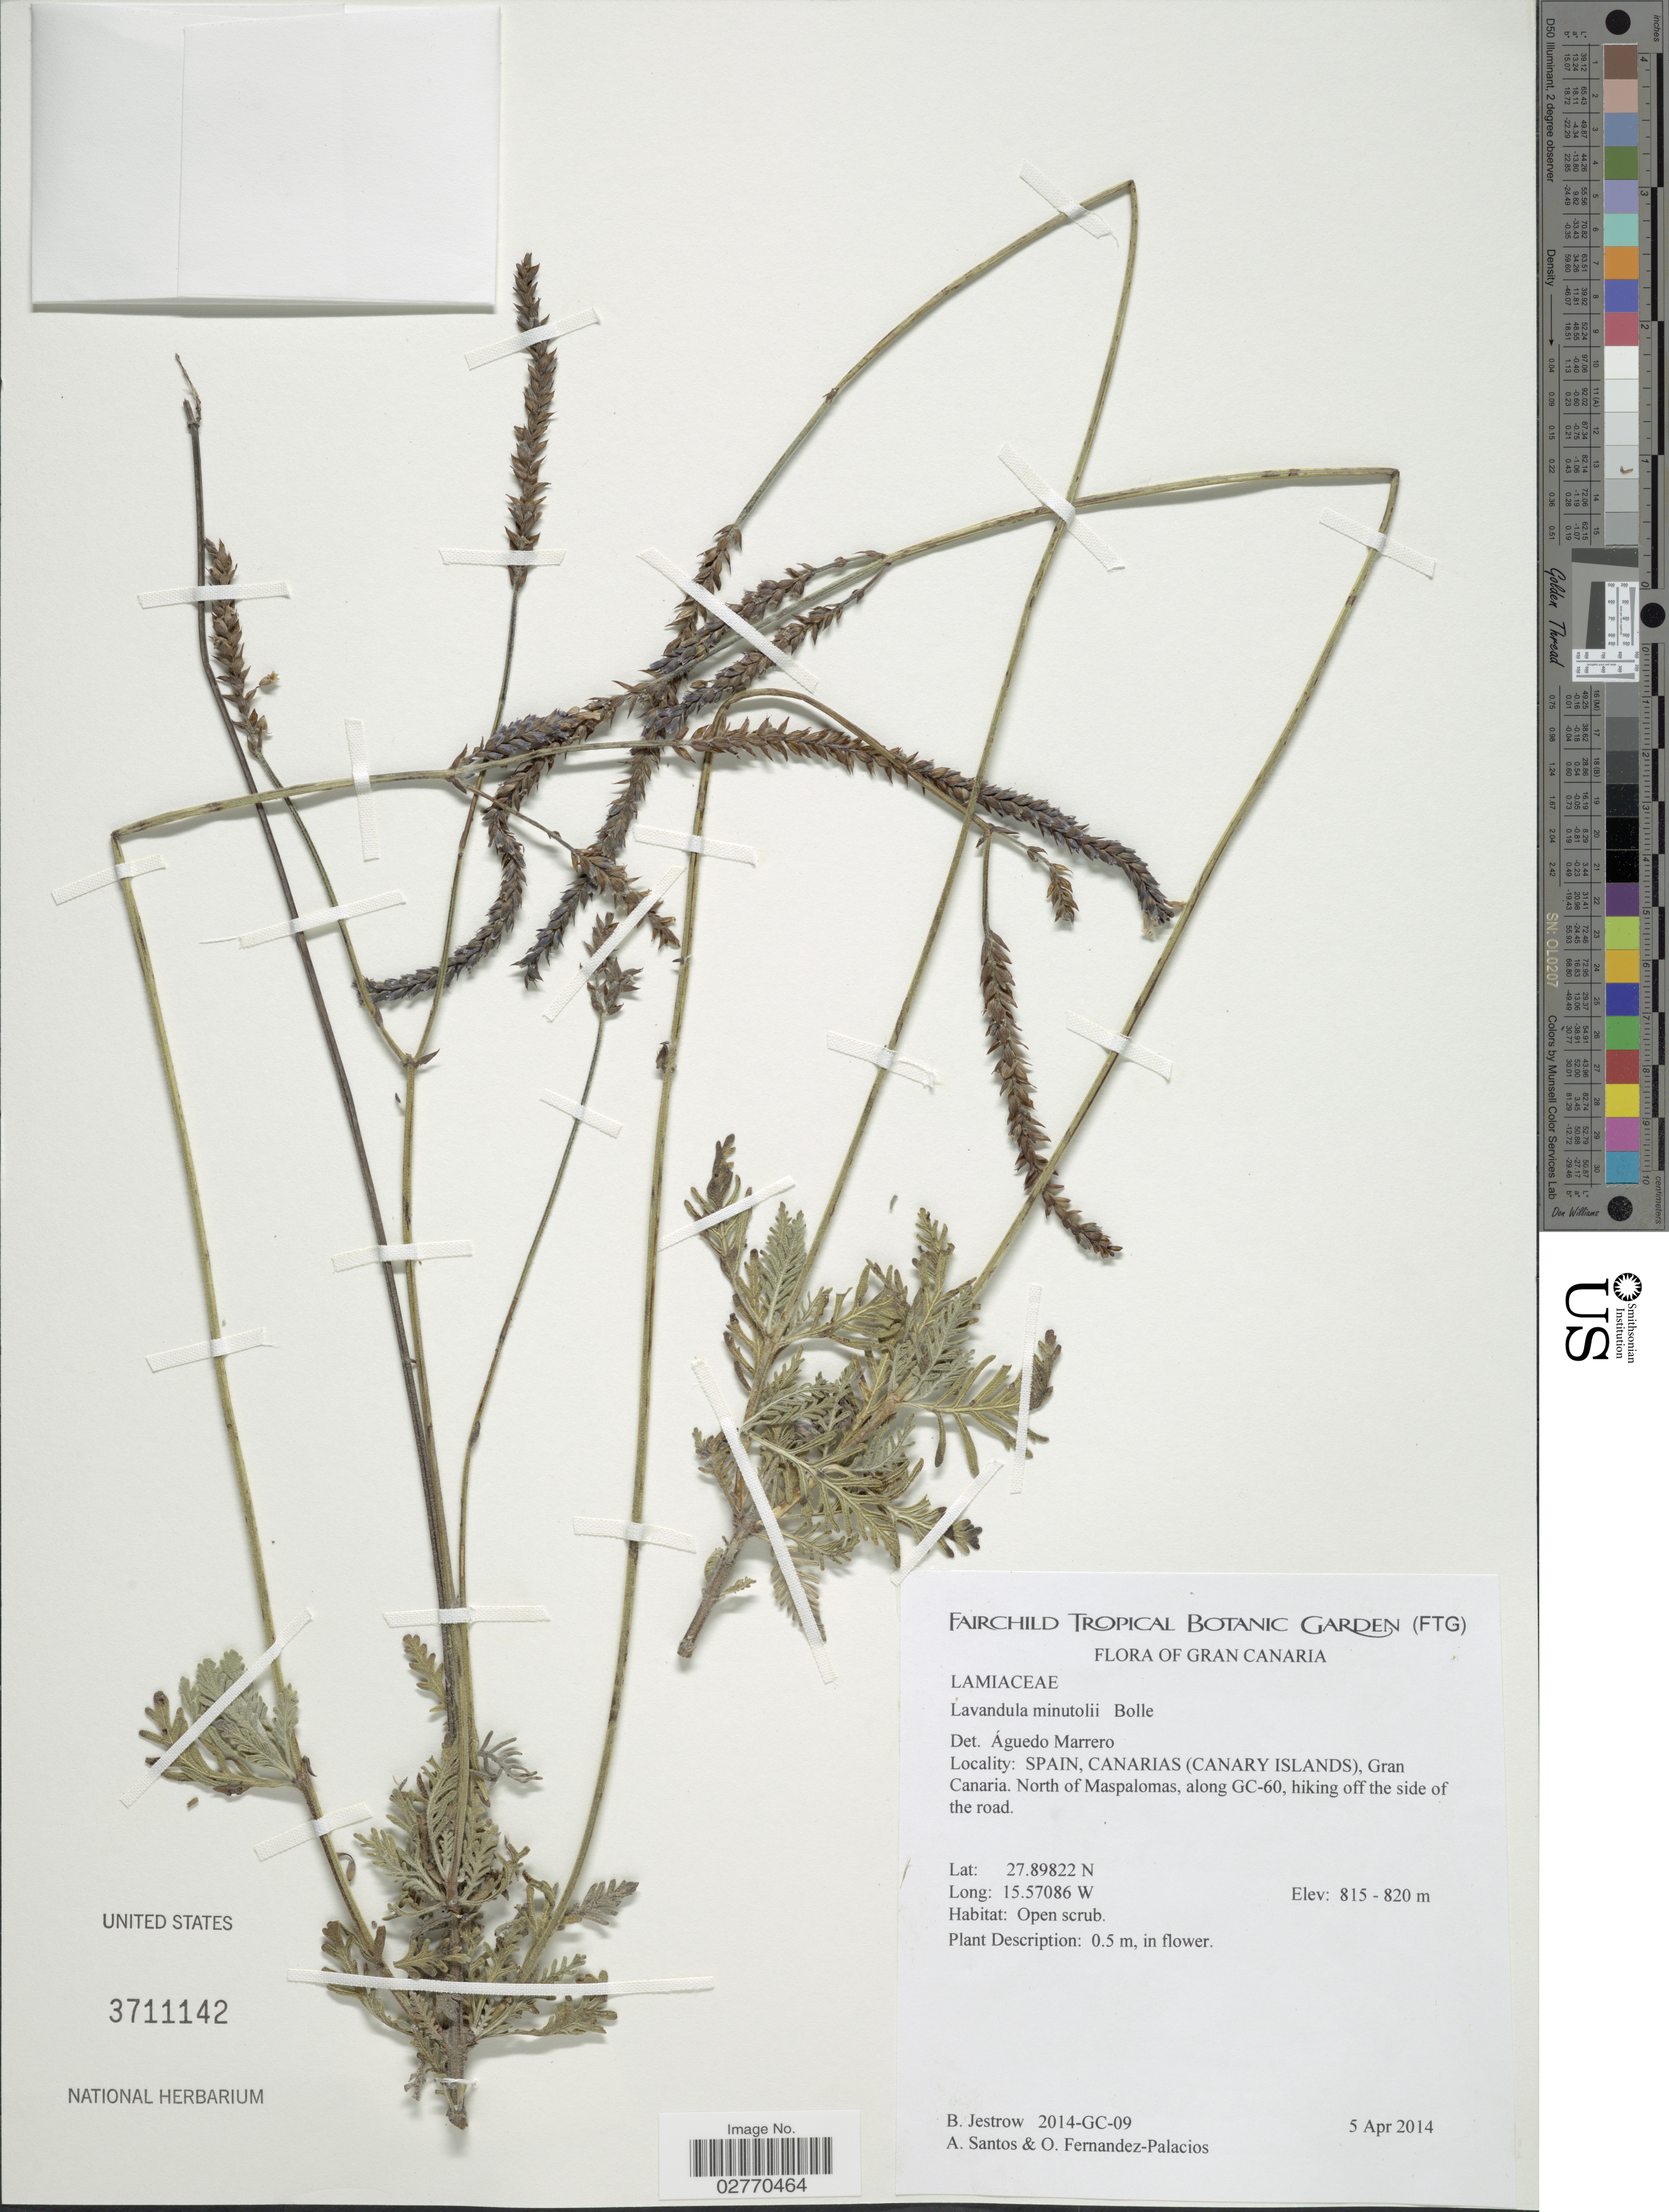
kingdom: Plantae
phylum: Tracheophyta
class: Magnoliopsida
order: Lamiales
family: Lamiaceae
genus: Lavandula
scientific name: Lavandula minutolii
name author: F. Bolle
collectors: B. Jestrow, A. Santos & O. Palacios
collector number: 2014-GC-09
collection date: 2014-04-05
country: Spain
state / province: Canarias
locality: Gran Canaria, (Canary Islands), North of Maspalomas, along GC-60, hiking off the side of the road.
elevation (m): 815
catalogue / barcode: US 3711142